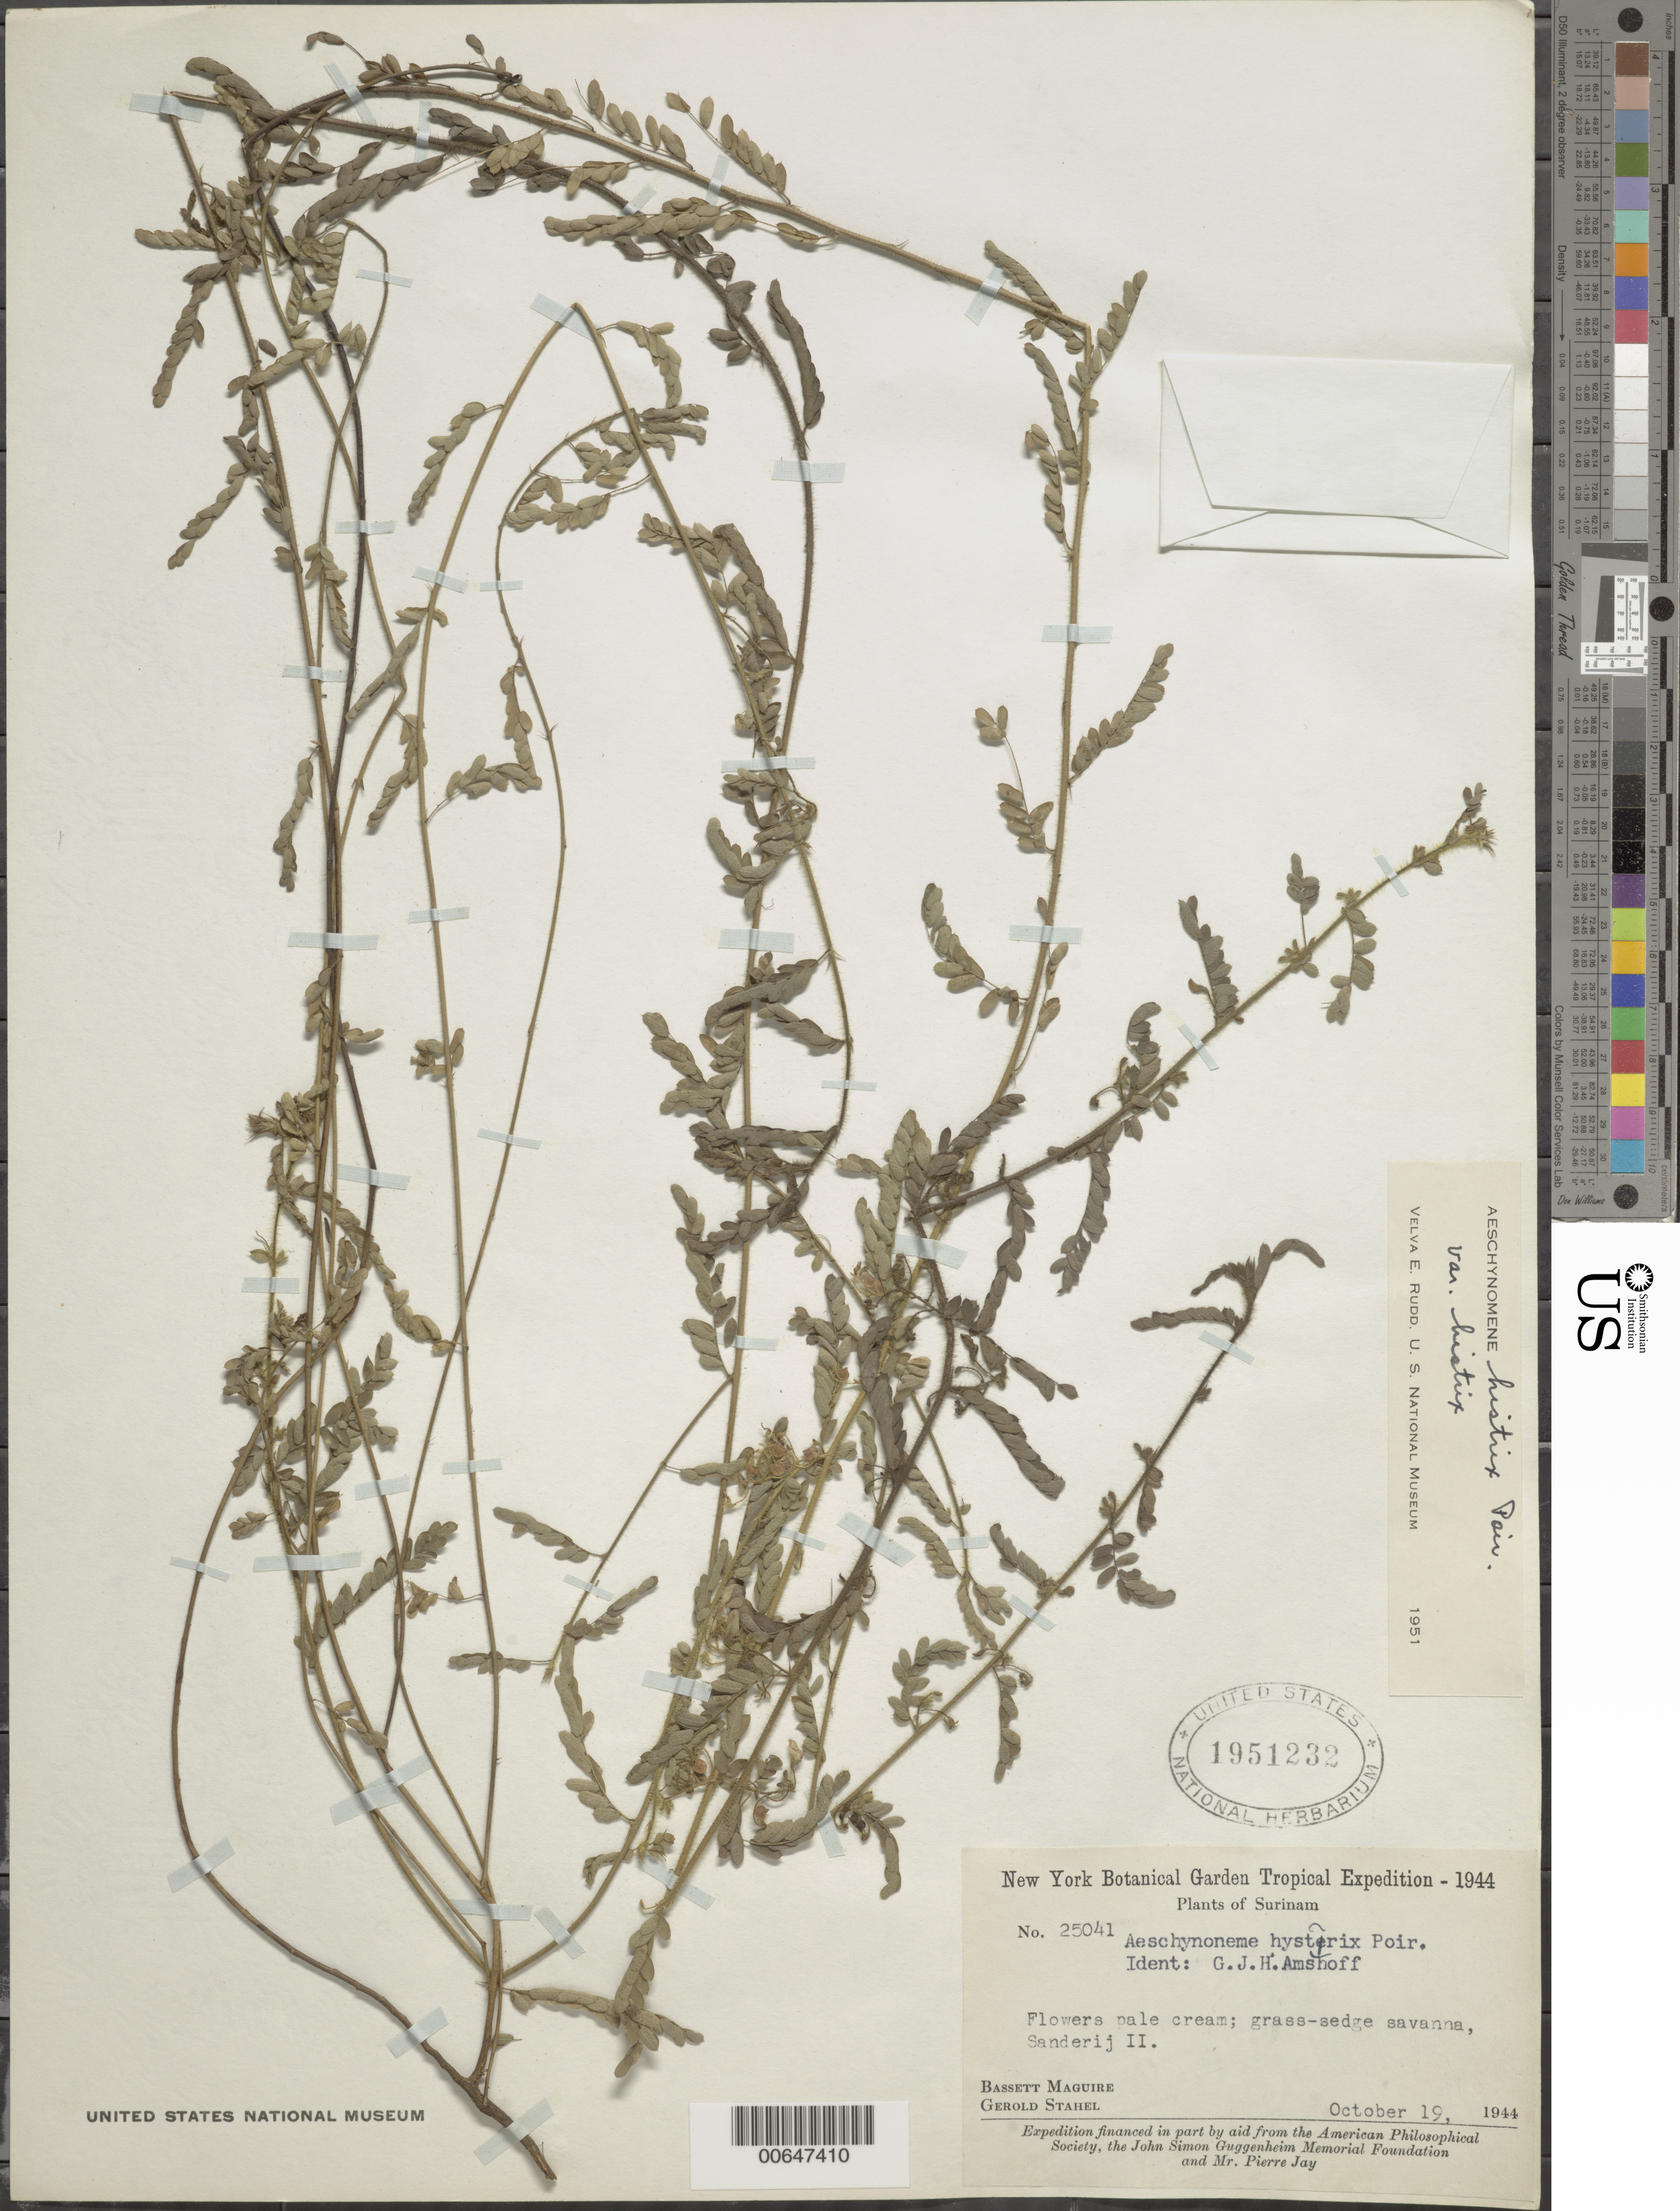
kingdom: Plantae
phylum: Tracheophyta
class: Magnoliopsida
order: Fabales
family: Fabaceae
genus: Aeschynomene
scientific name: Aeschynomene histrix var. histrix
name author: Poir.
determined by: Rudd, V. E.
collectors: B. Maguire & G. Stahel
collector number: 25041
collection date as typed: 19-Oct-44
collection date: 1944-10-19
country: Suriname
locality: Zanderij II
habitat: Grass-sedge savanna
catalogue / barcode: US 1951232